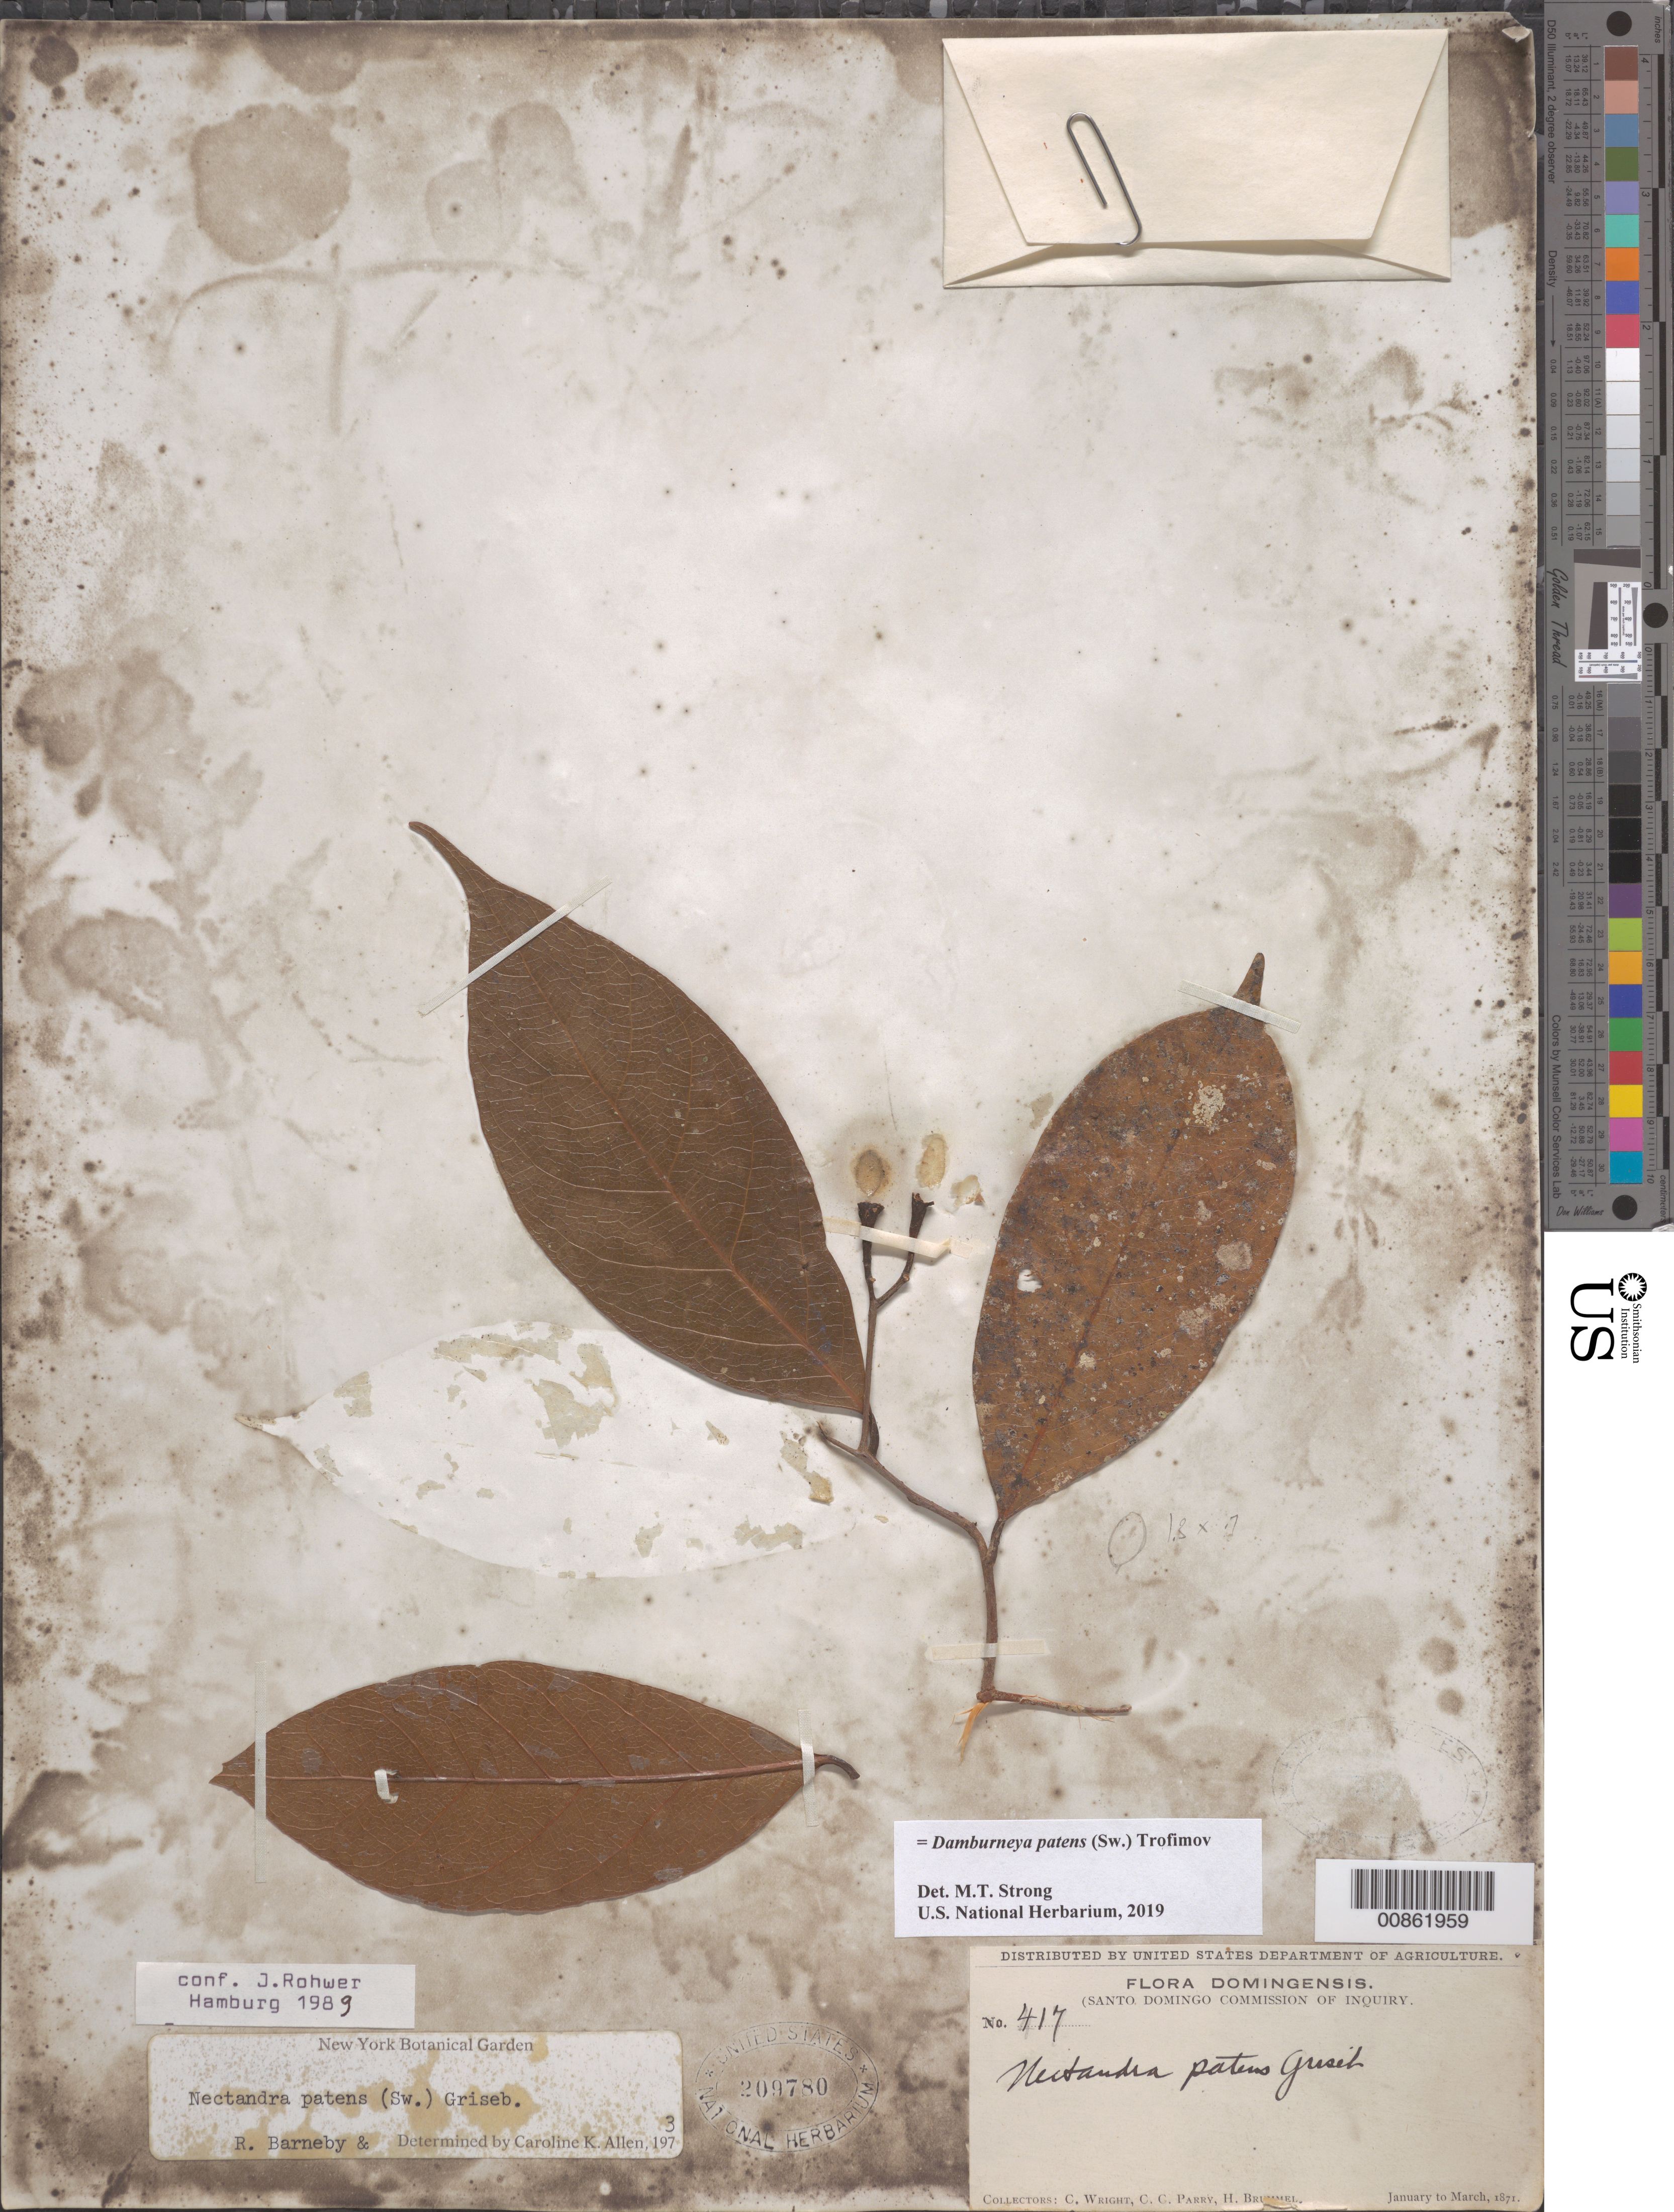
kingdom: Plantae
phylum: Tracheophyta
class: Magnoliopsida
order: Laurales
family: Lauraceae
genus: Damburneya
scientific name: Damburneya patens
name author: (Sw.) Trofimov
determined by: Strong, M. T., (US), Smithsonian Institution - National Museum of Natural History (UNITED STATES)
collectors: C. Wright, C. C. Parry & H. Brummel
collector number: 417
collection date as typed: Jan 1871 to -- Mar 1871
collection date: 1871-01/1871-03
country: Dominican Republic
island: Hispaniola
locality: Dominican Republic.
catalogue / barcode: US 209780